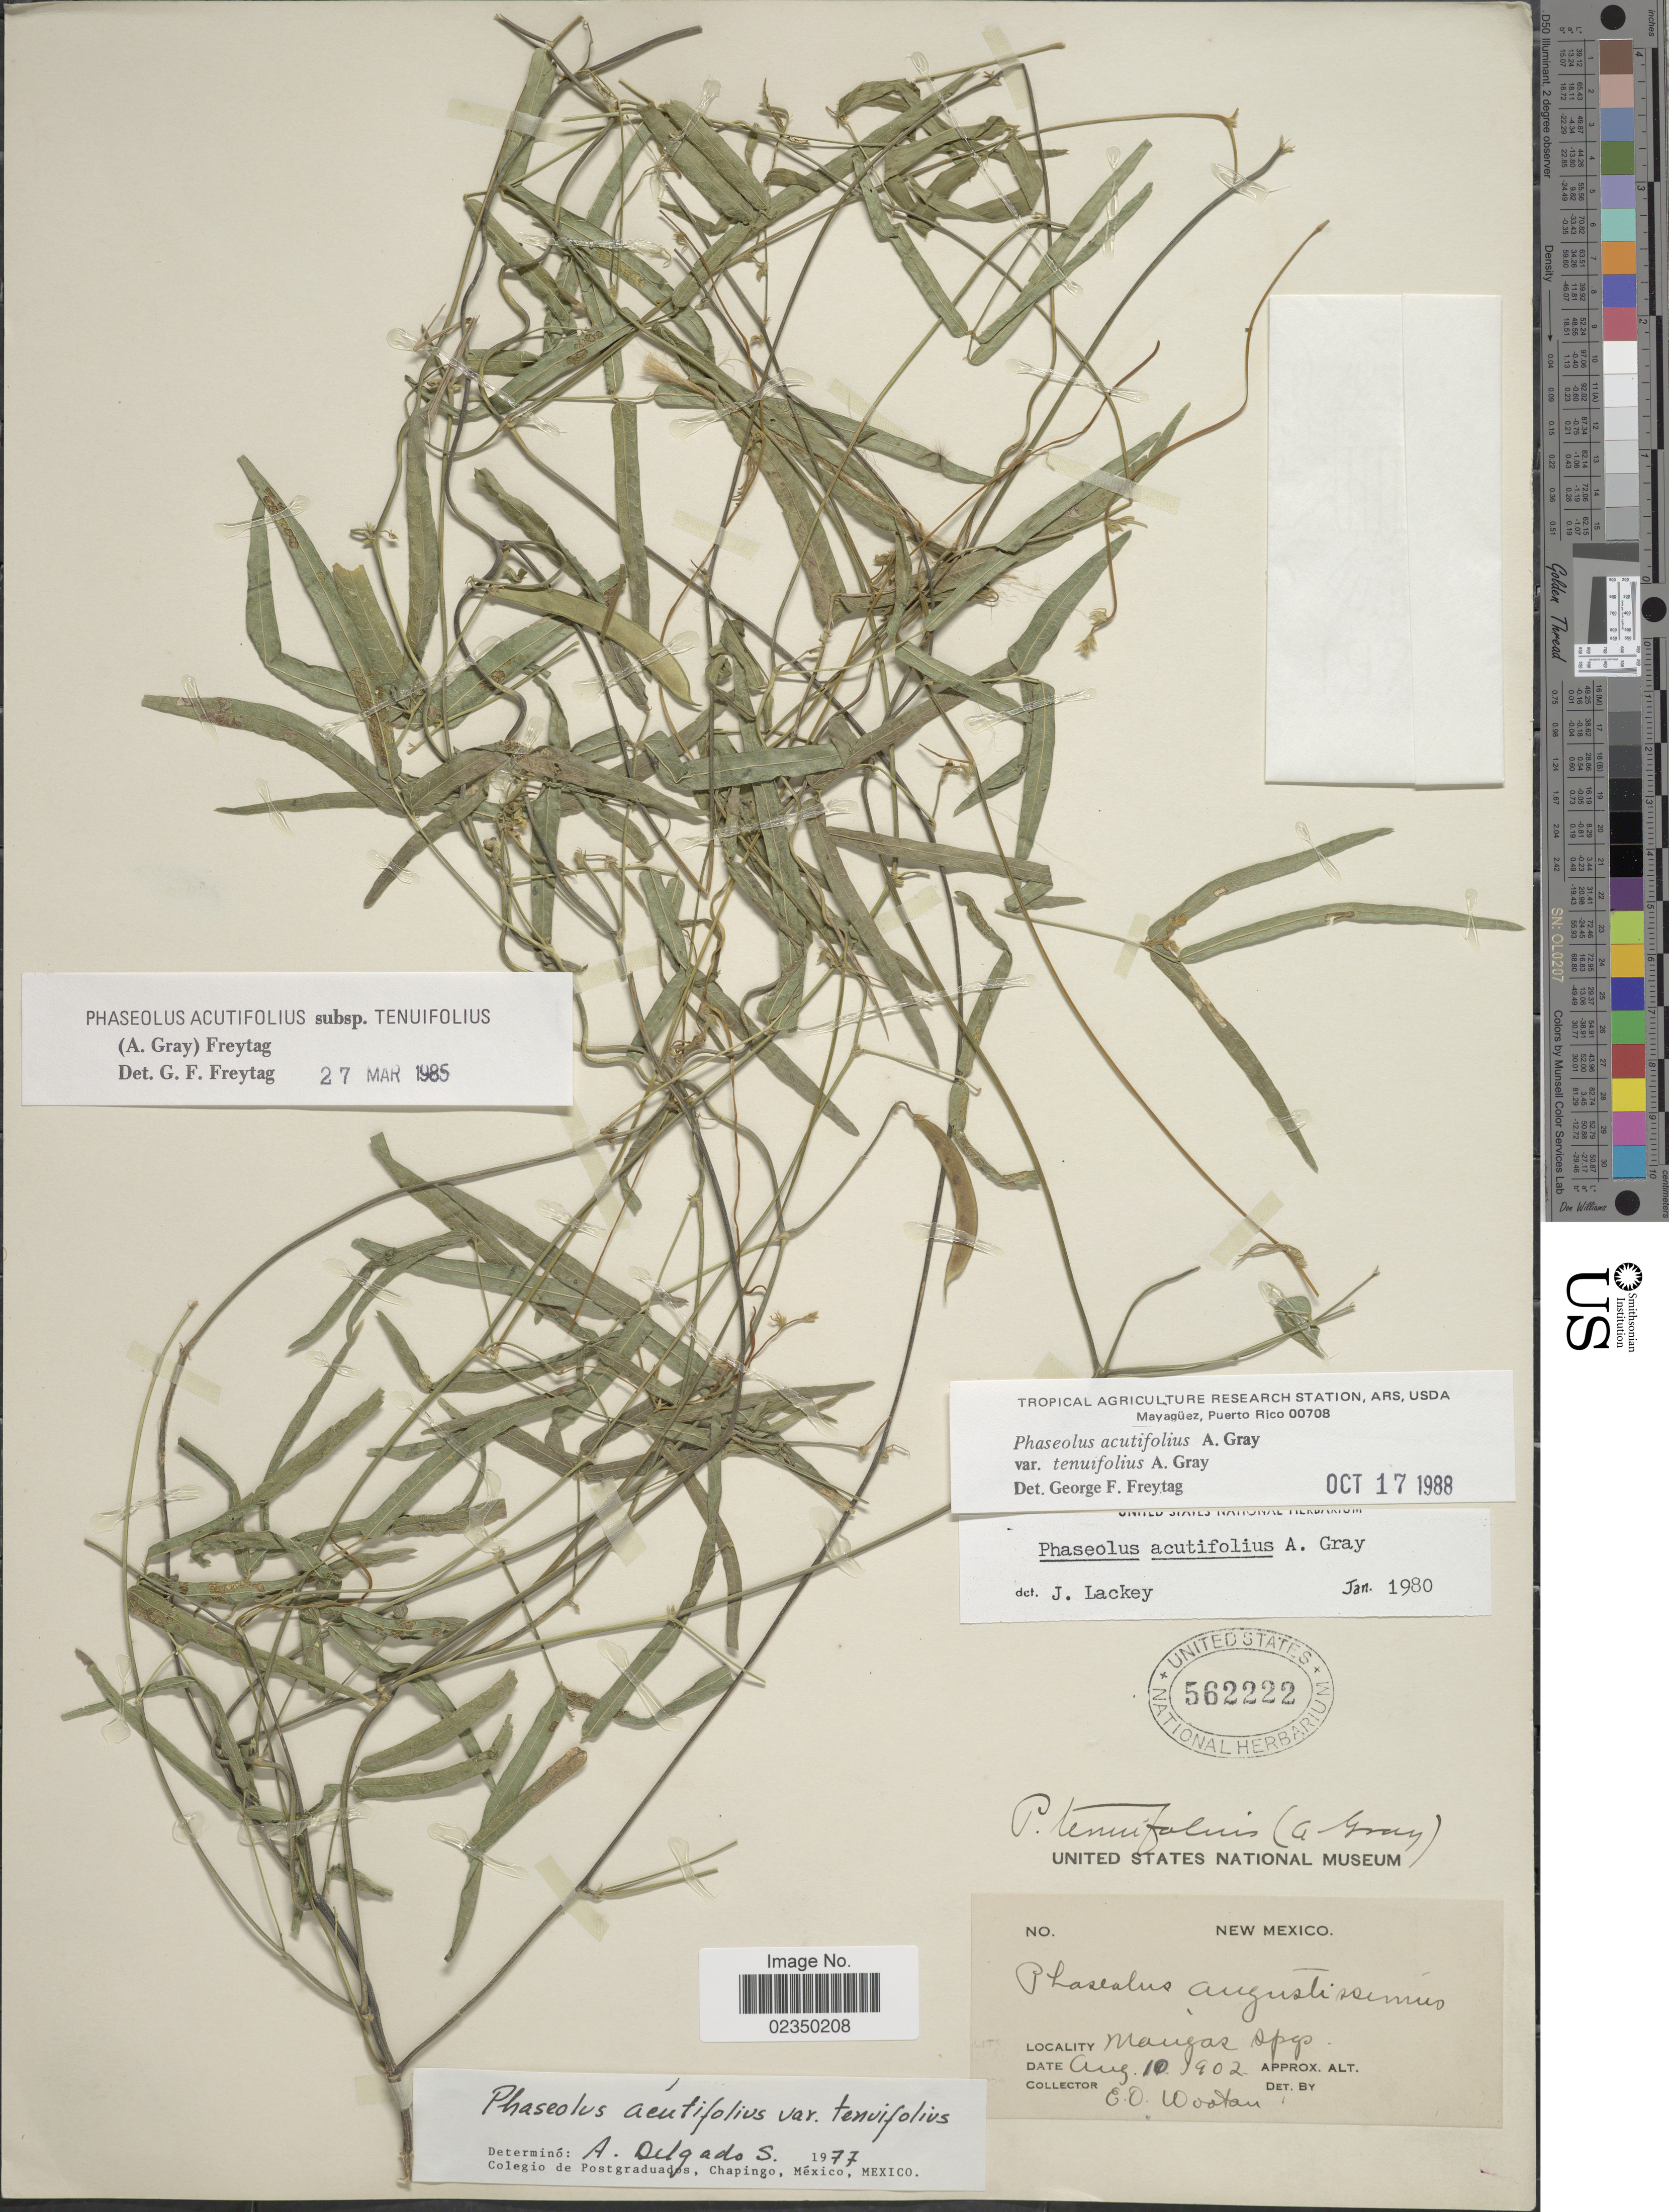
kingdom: Plantae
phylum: Tracheophyta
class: Magnoliopsida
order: Fabales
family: Fabaceae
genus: Phaseolus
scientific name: Phaseolus acutifolius var. tenuifolius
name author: A. Gray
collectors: E. O. Wooton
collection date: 1902-08-10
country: United States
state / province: New Mexico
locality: Mangas Spgs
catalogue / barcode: US 562222